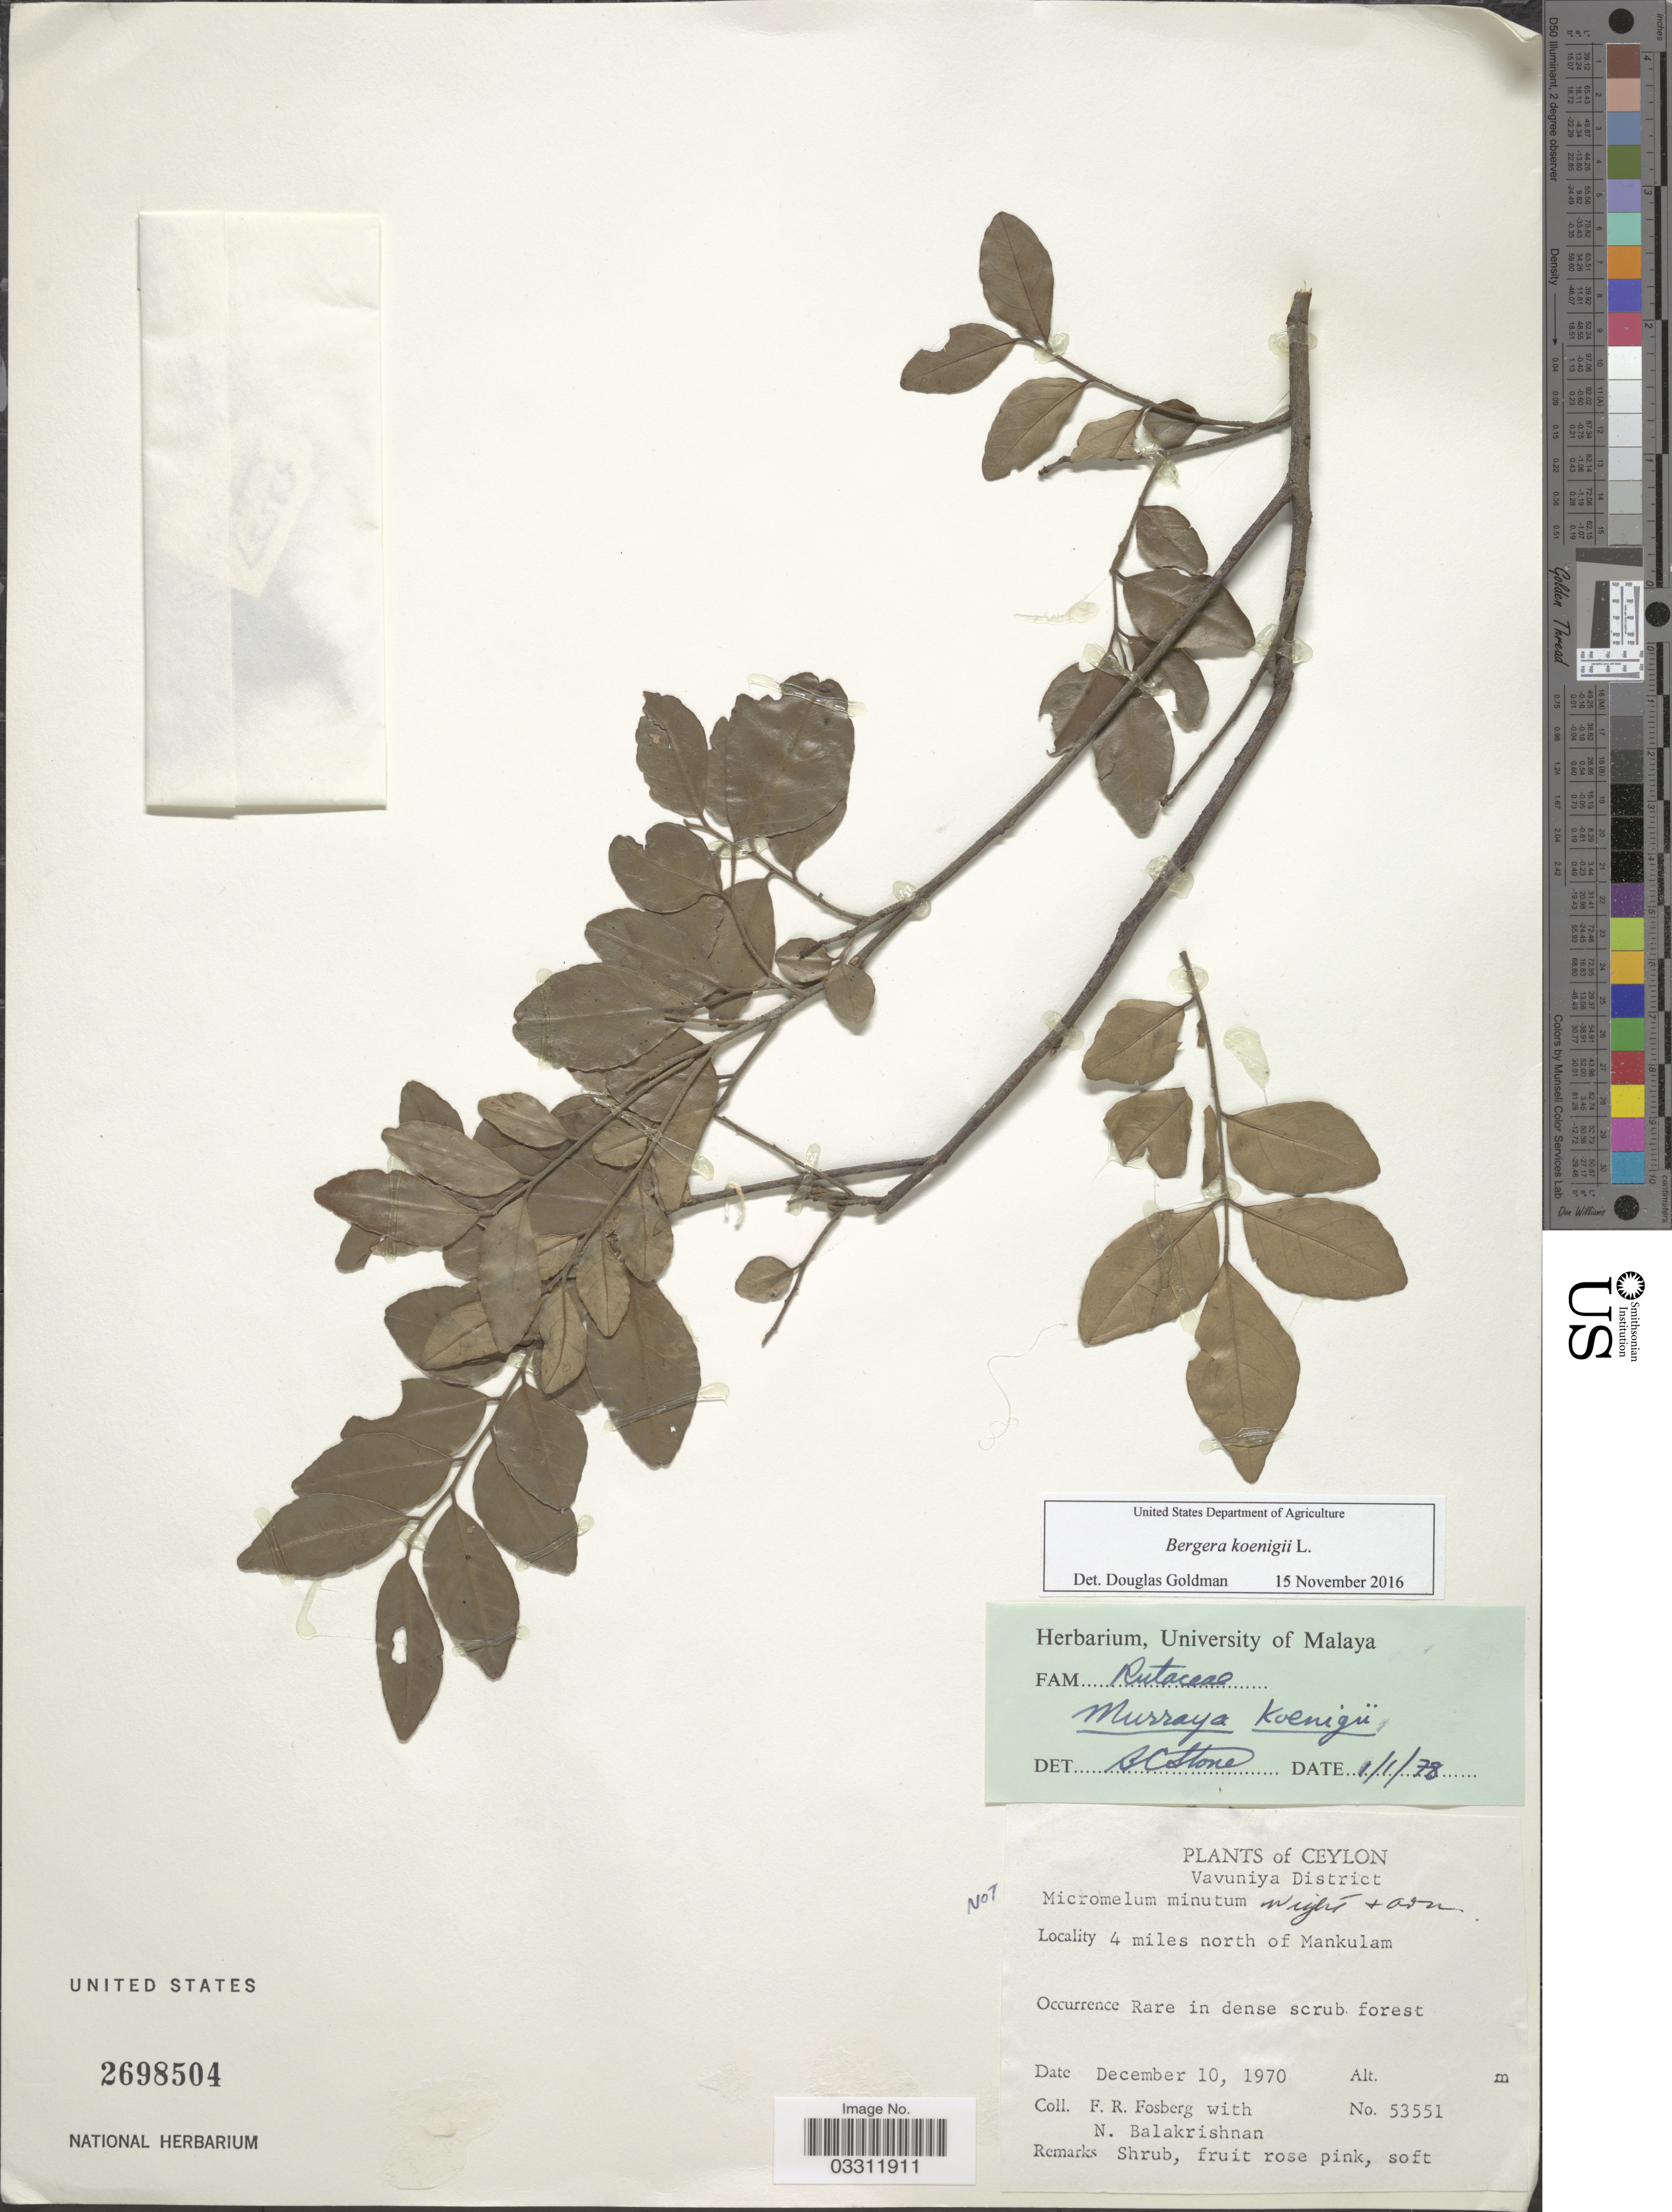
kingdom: Plantae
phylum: Tracheophyta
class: Magnoliopsida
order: Sapindales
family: Rutaceae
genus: Bergera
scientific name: Bergera koenigii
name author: L.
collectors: F. R. Fosberg & N. Balakrishnan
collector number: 53551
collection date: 1970-12-10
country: Sri Lanka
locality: Ceylon. Vavuniya District. 4 miles north of Mankulam.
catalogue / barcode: US 2698504